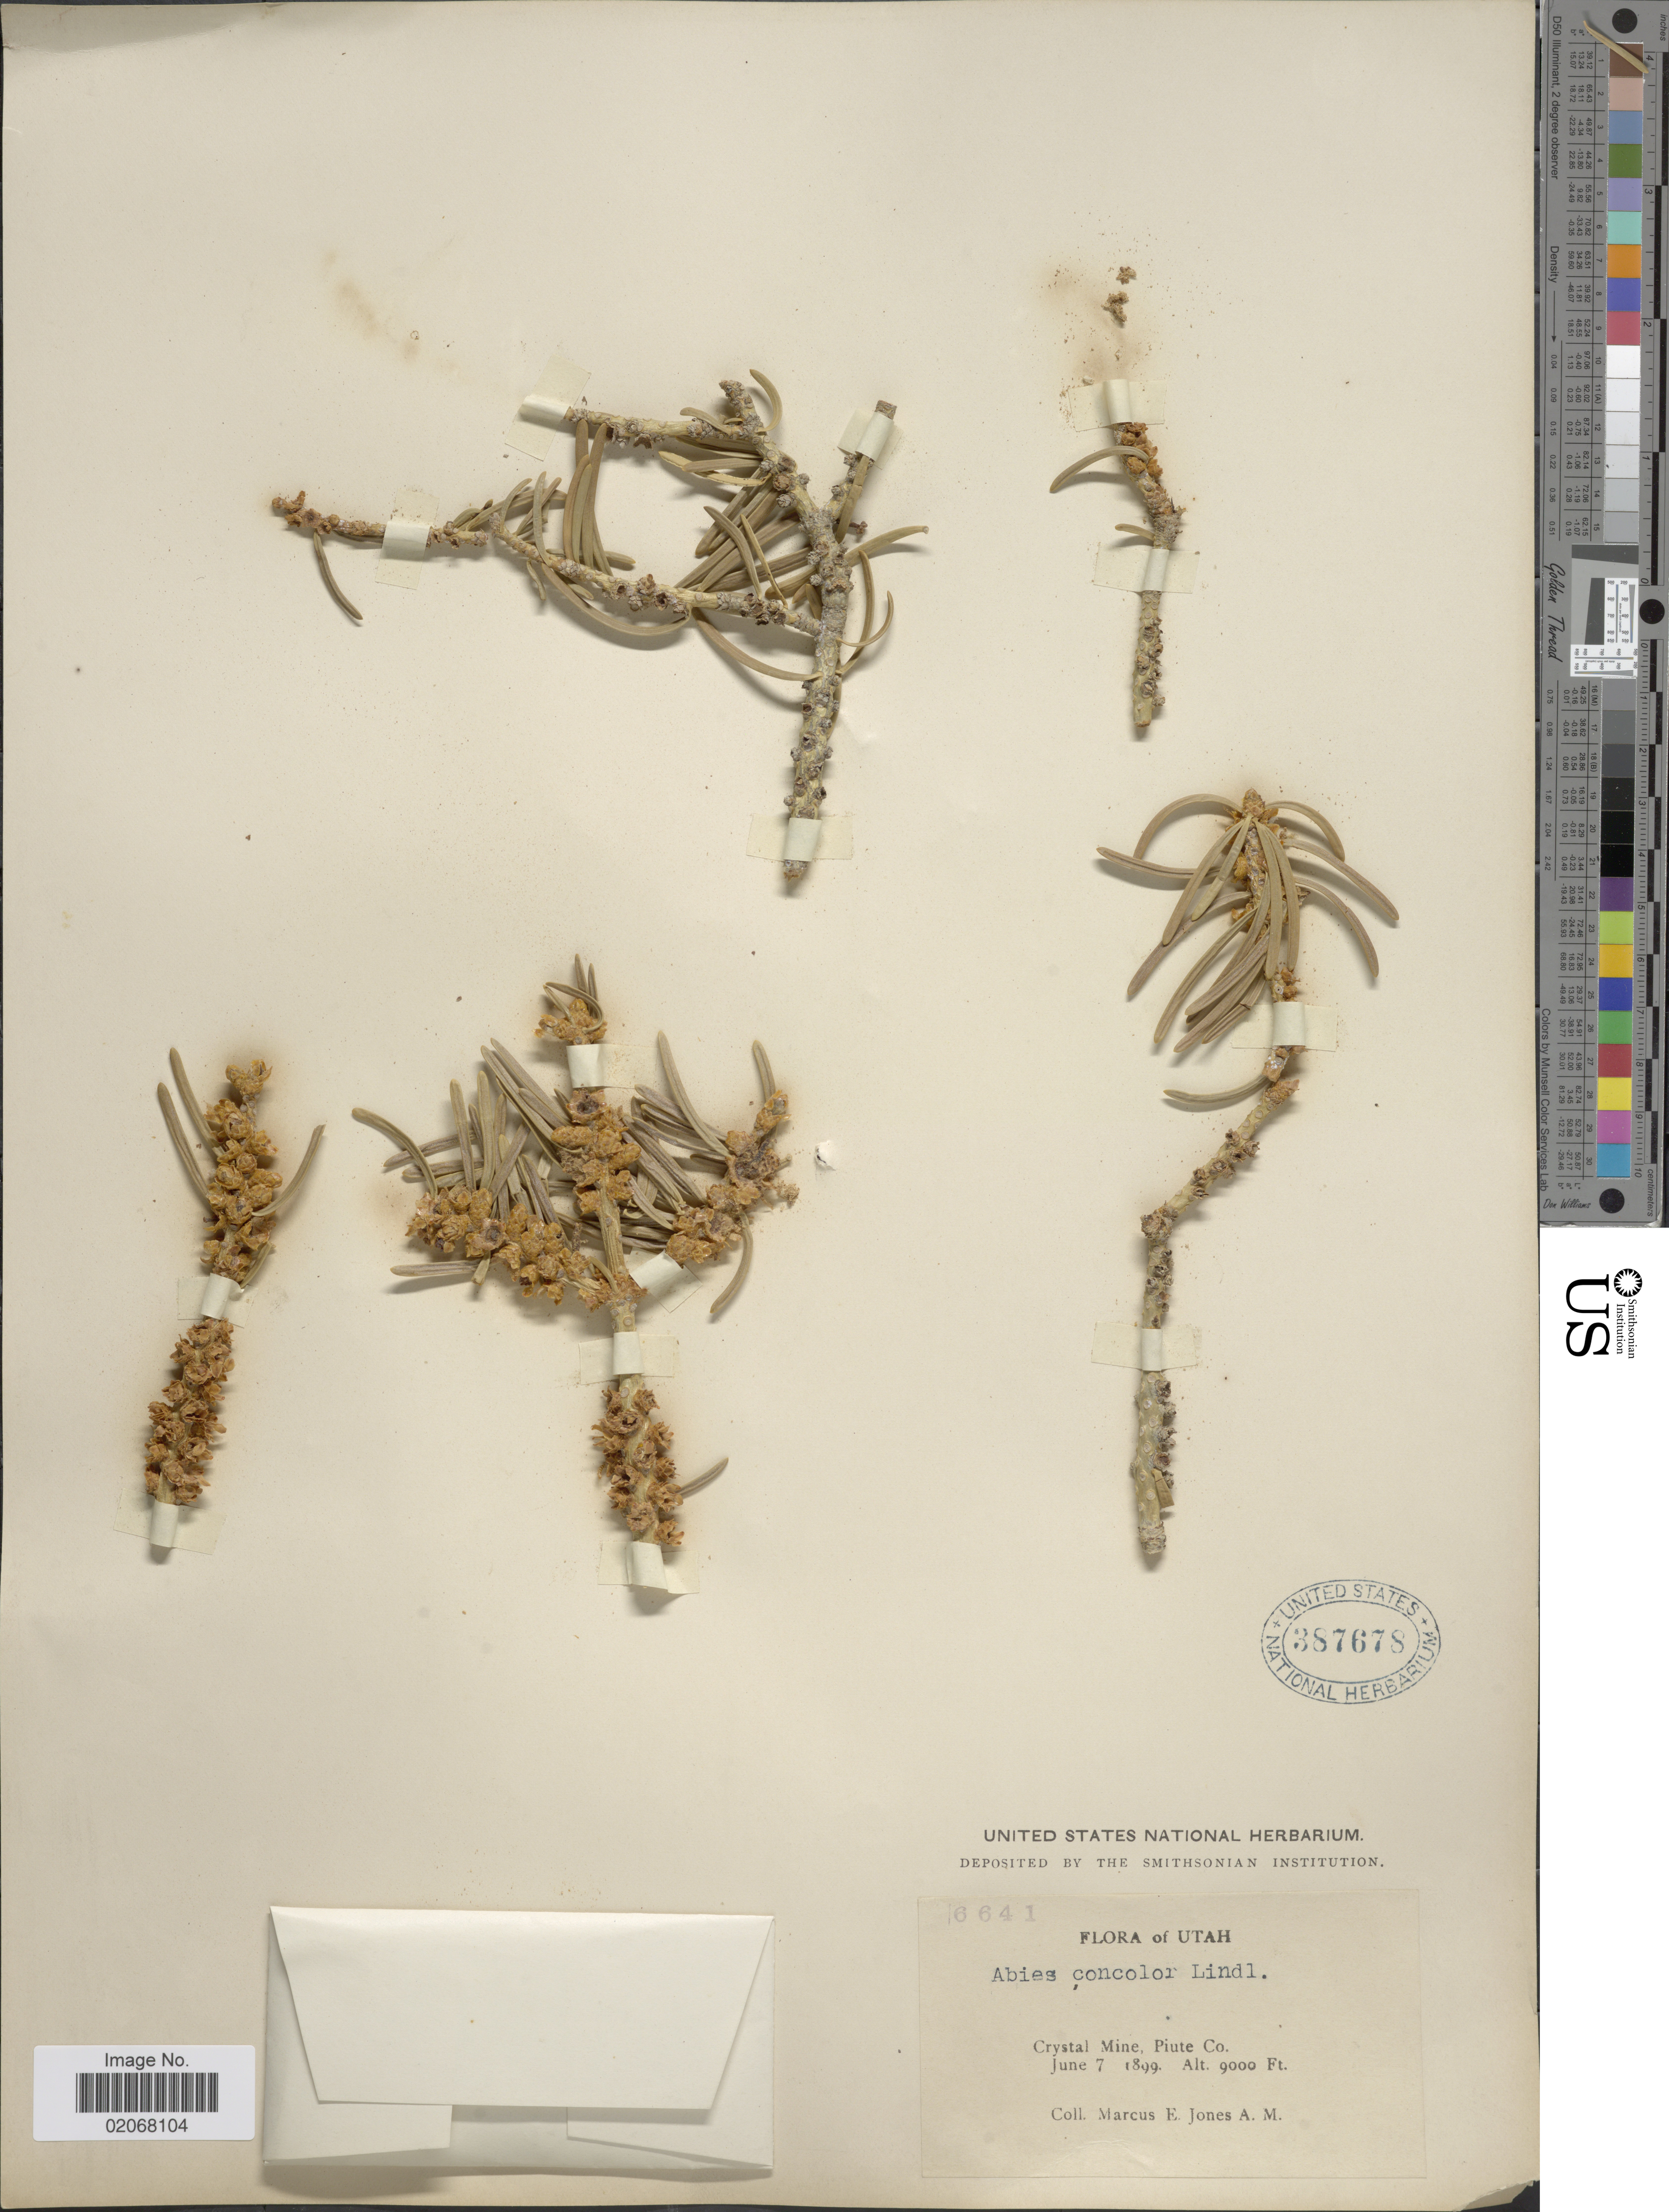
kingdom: Plantae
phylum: Tracheophyta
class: Pinopsida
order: Pinales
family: Pinaceae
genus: Abies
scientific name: Abies concolor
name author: (Gordon & Glend.) Lindl. ex Hildebr.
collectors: M. E. Jones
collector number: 6641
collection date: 1899-06-07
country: United States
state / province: Utah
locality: Crystal Mine, Piute Co.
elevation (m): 2743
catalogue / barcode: US 387678